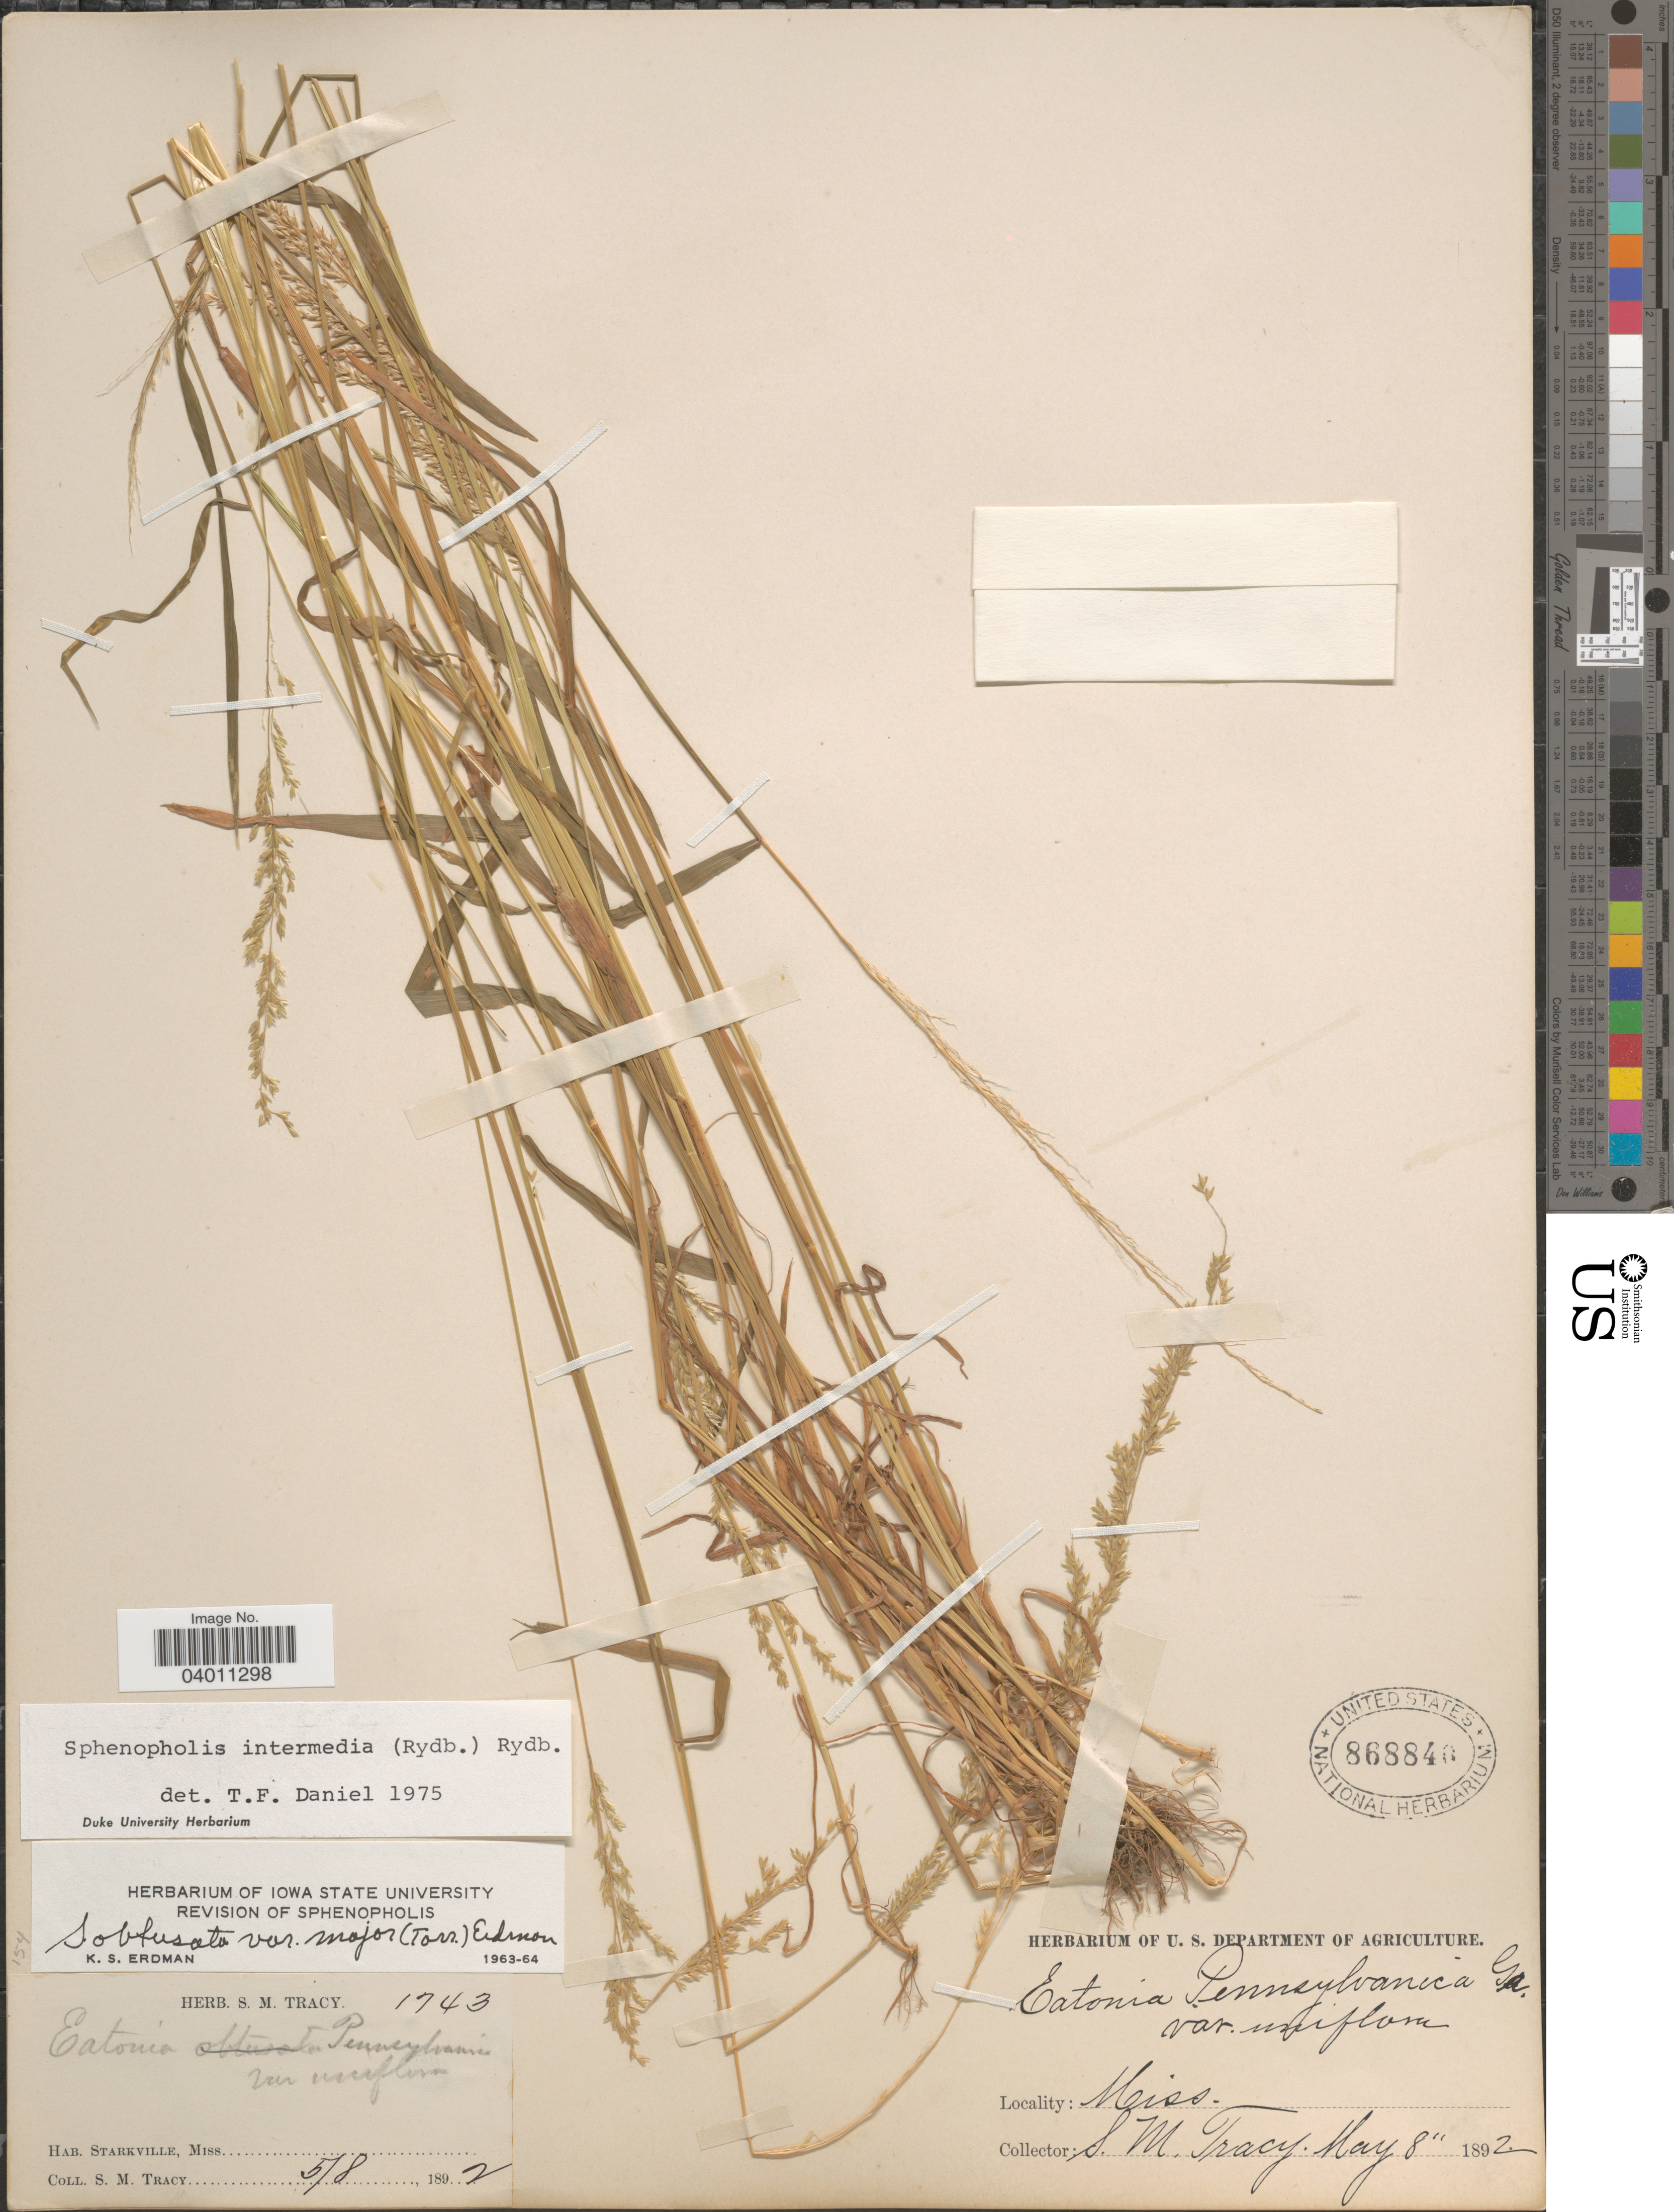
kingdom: Plantae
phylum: Tracheophyta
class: Liliopsida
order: Poales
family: Poaceae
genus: Sphenopholis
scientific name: Sphenopholis intermedia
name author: (Rydb.) Rydb.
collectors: S. M. Tracy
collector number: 1743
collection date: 1892-05-08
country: United States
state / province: Mississippi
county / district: Oktibbeha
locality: Starkville.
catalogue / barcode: US 868840